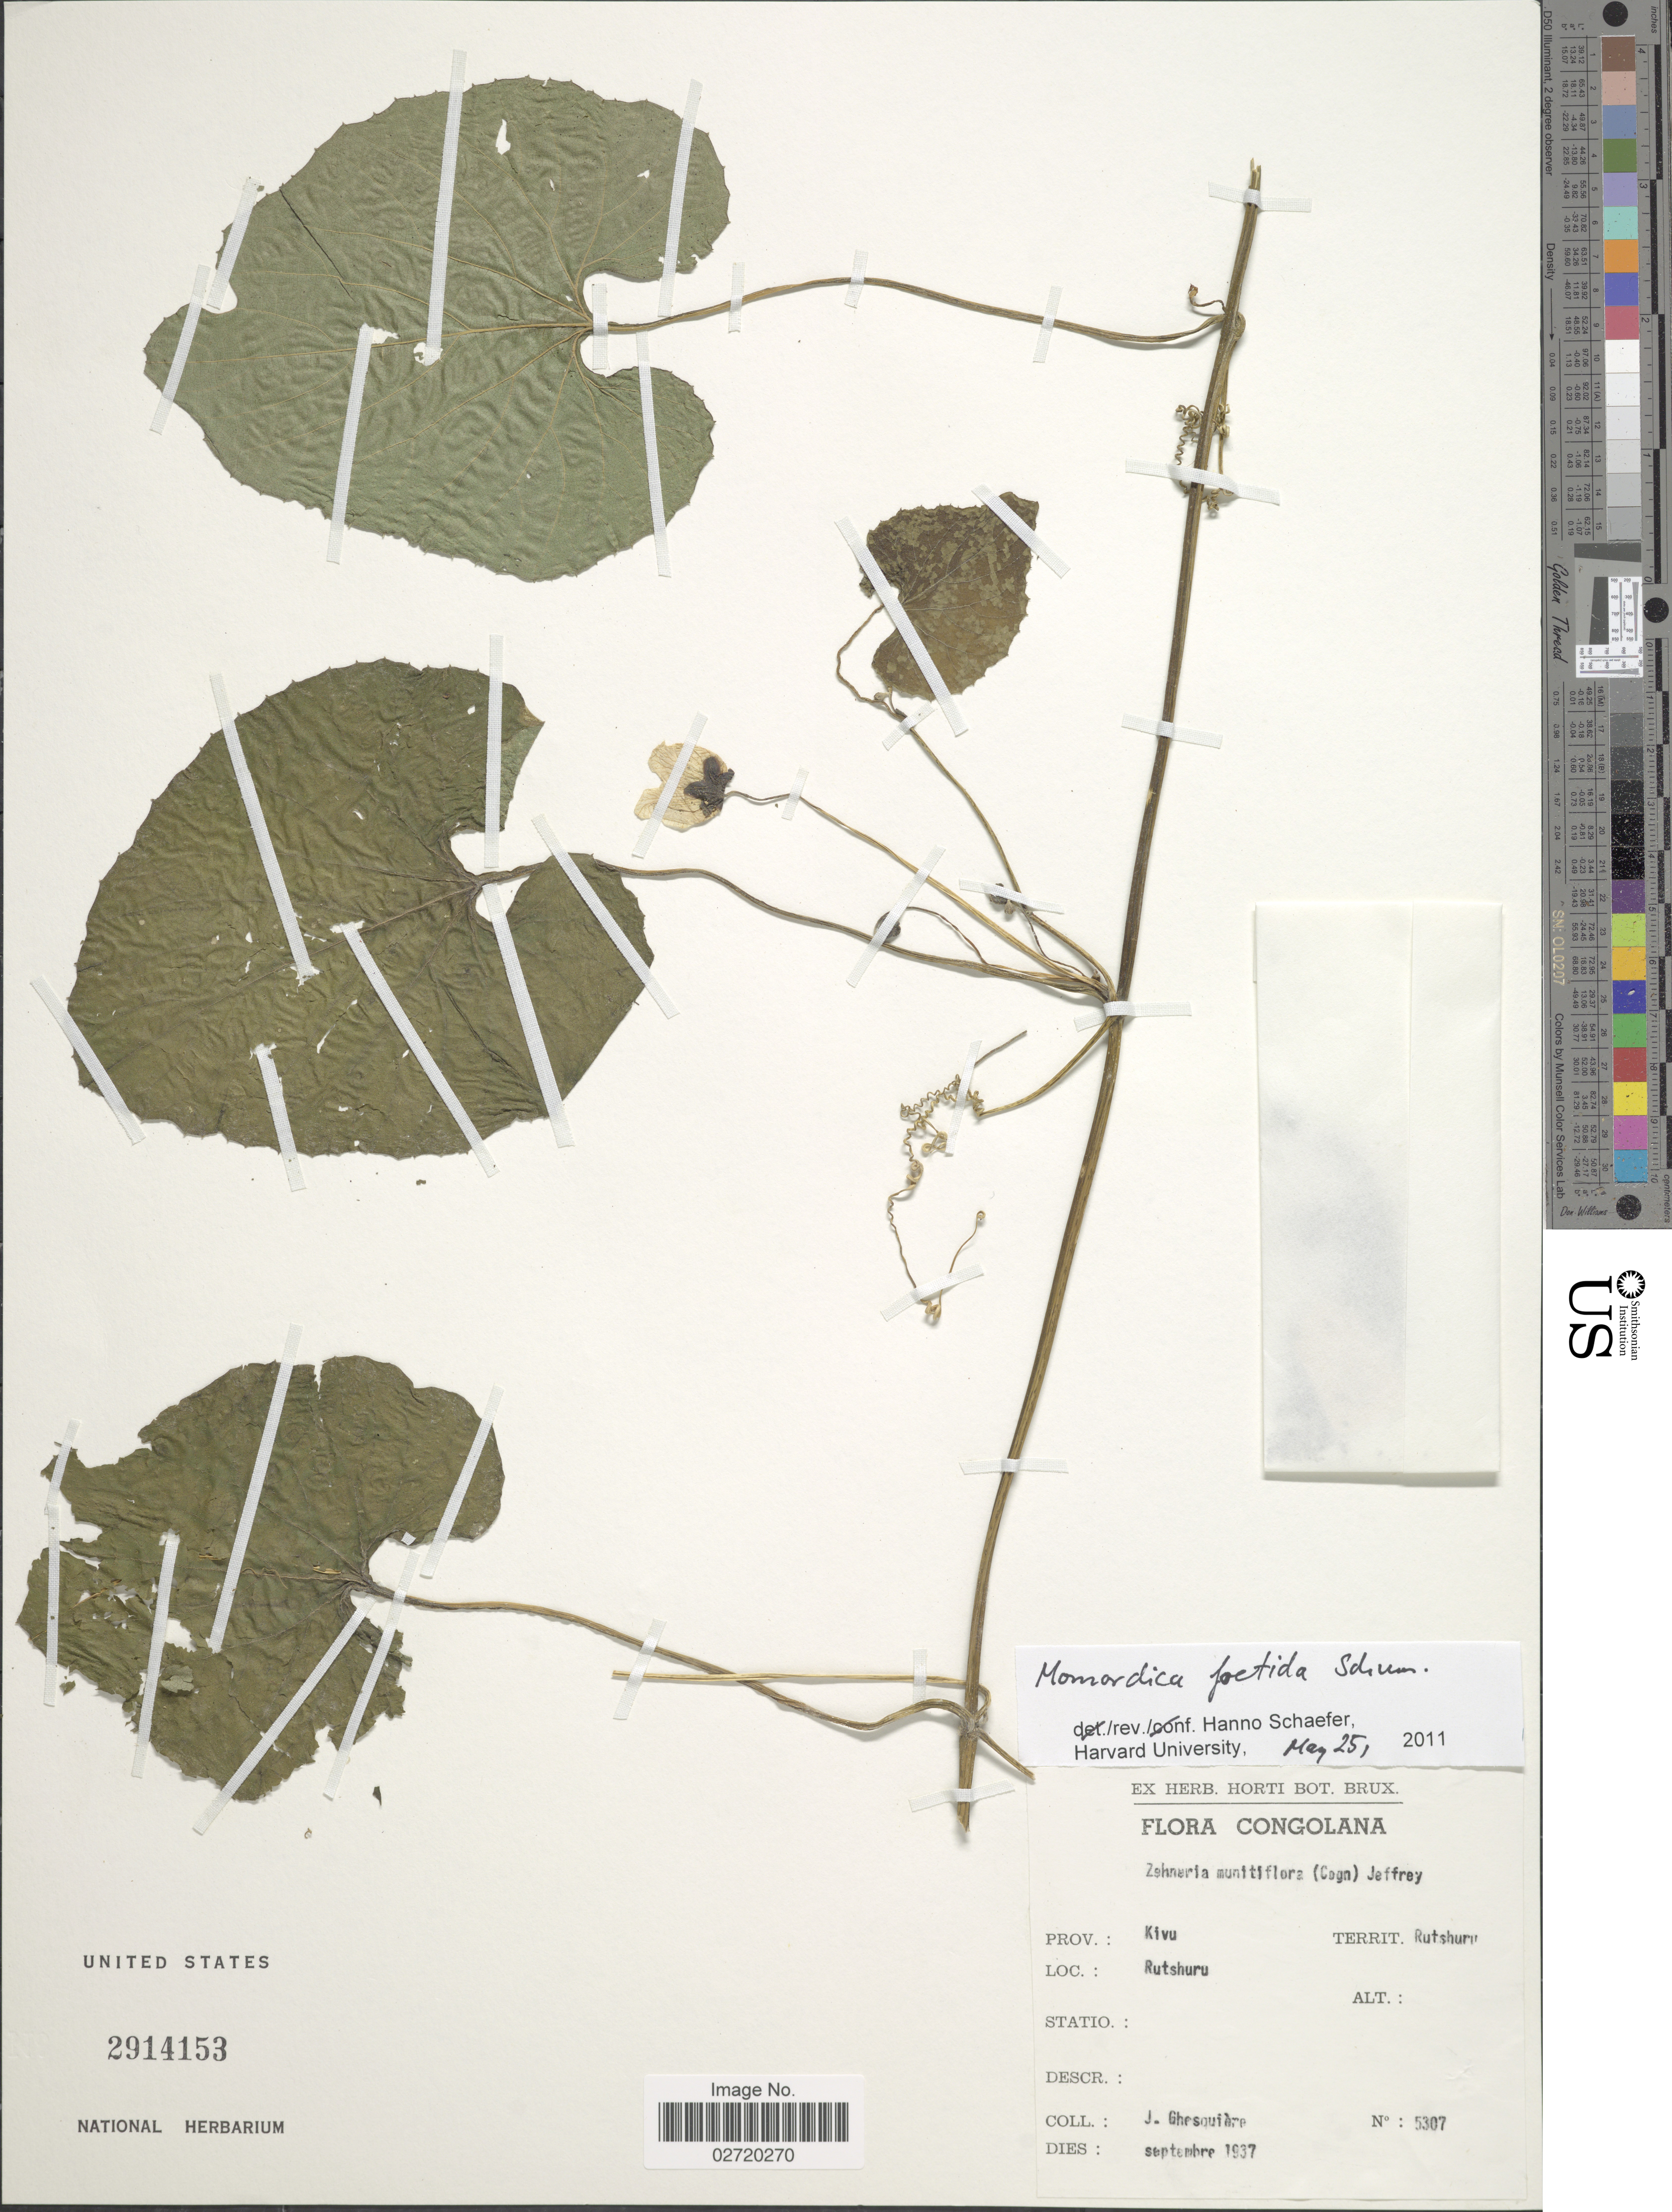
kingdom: Plantae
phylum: Tracheophyta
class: Magnoliopsida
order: Cucurbitales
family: Cucurbitaceae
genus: Momordica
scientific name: Momordica foetida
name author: Schumach.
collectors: J. Ghesquière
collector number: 5307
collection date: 1937-09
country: Congo, Democratic Republic of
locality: Congolana, Prov.: Kivu, Territ.: Rutshuru, Rutshuru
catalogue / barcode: US 2914153